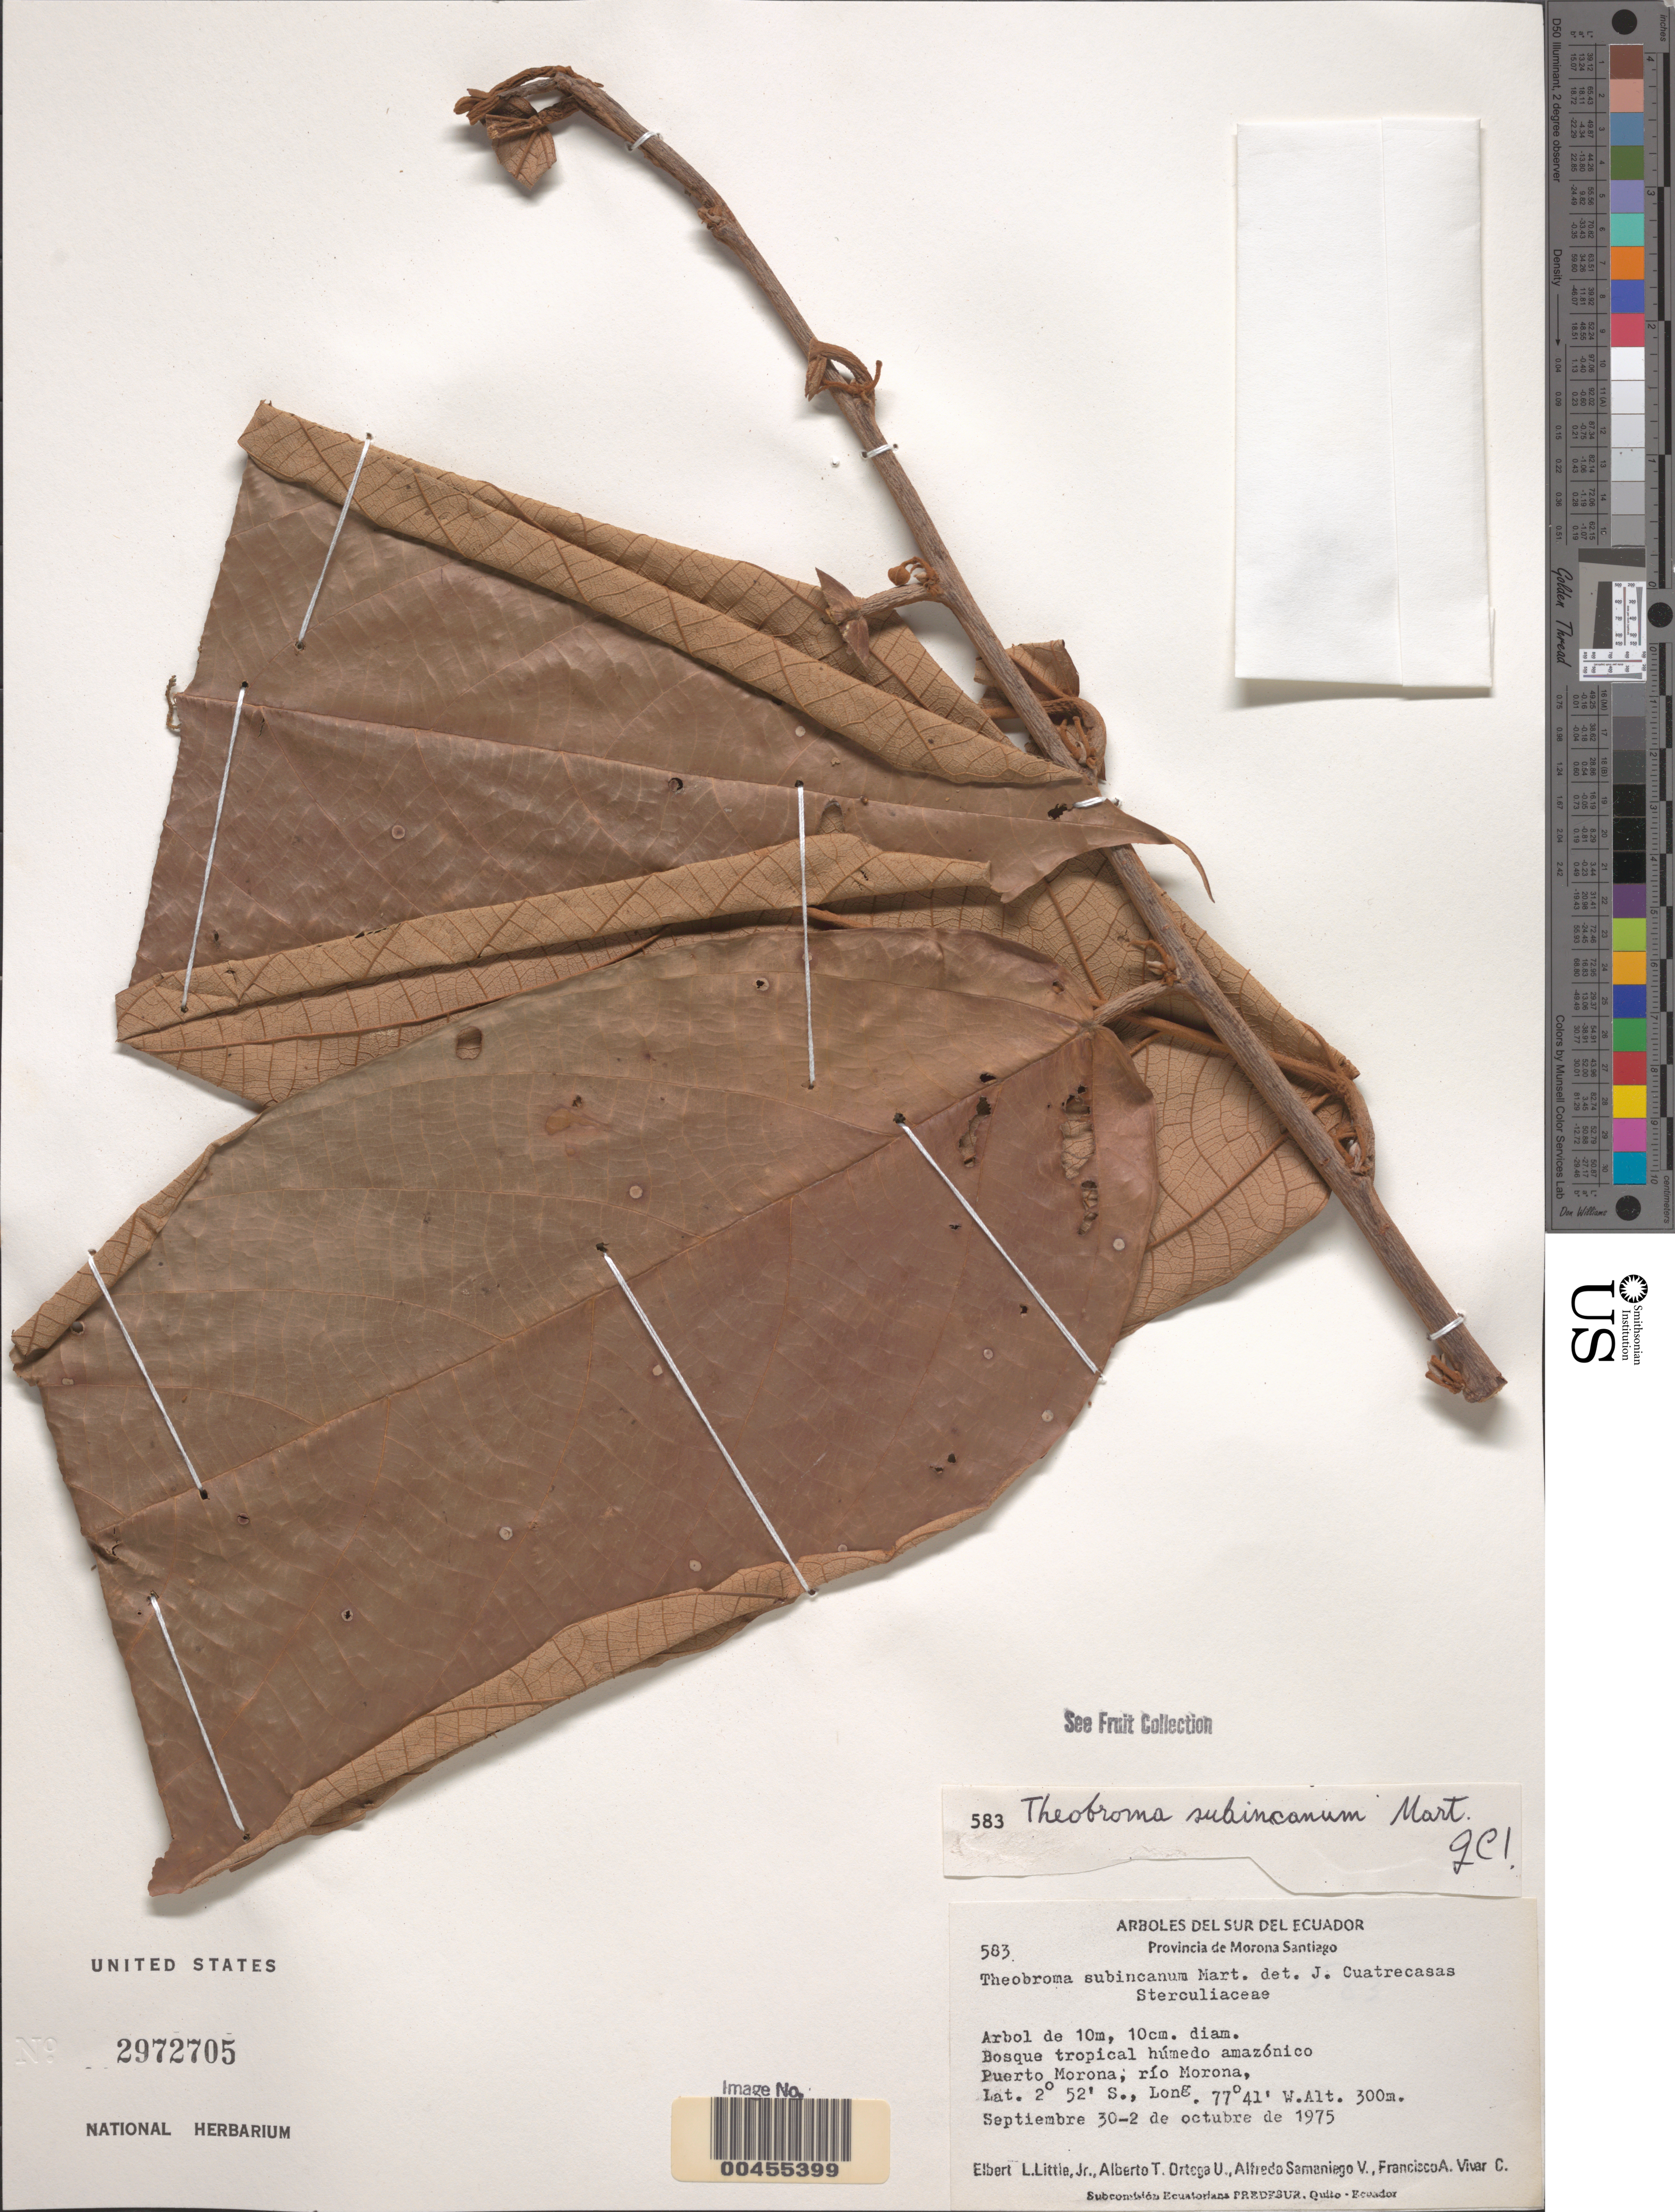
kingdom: Plantae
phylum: Tracheophyta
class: Magnoliopsida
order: Malvales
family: Malvaceae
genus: Theobroma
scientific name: Theobroma subincanum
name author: Mart.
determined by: Cuatrecasas, J.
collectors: E. L. Little, A. T. Ortega U., A. Samanlego-V. & F. A. Vivar C.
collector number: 583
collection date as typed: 30 Sep 1975 to 02 Oct 1975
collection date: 1975-09-30/1975-10-02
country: Ecuador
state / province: Morona-Santiago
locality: Puerto Morona, Río Morona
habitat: Bosque tropical húmedo amazónico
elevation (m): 300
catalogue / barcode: US 2972705